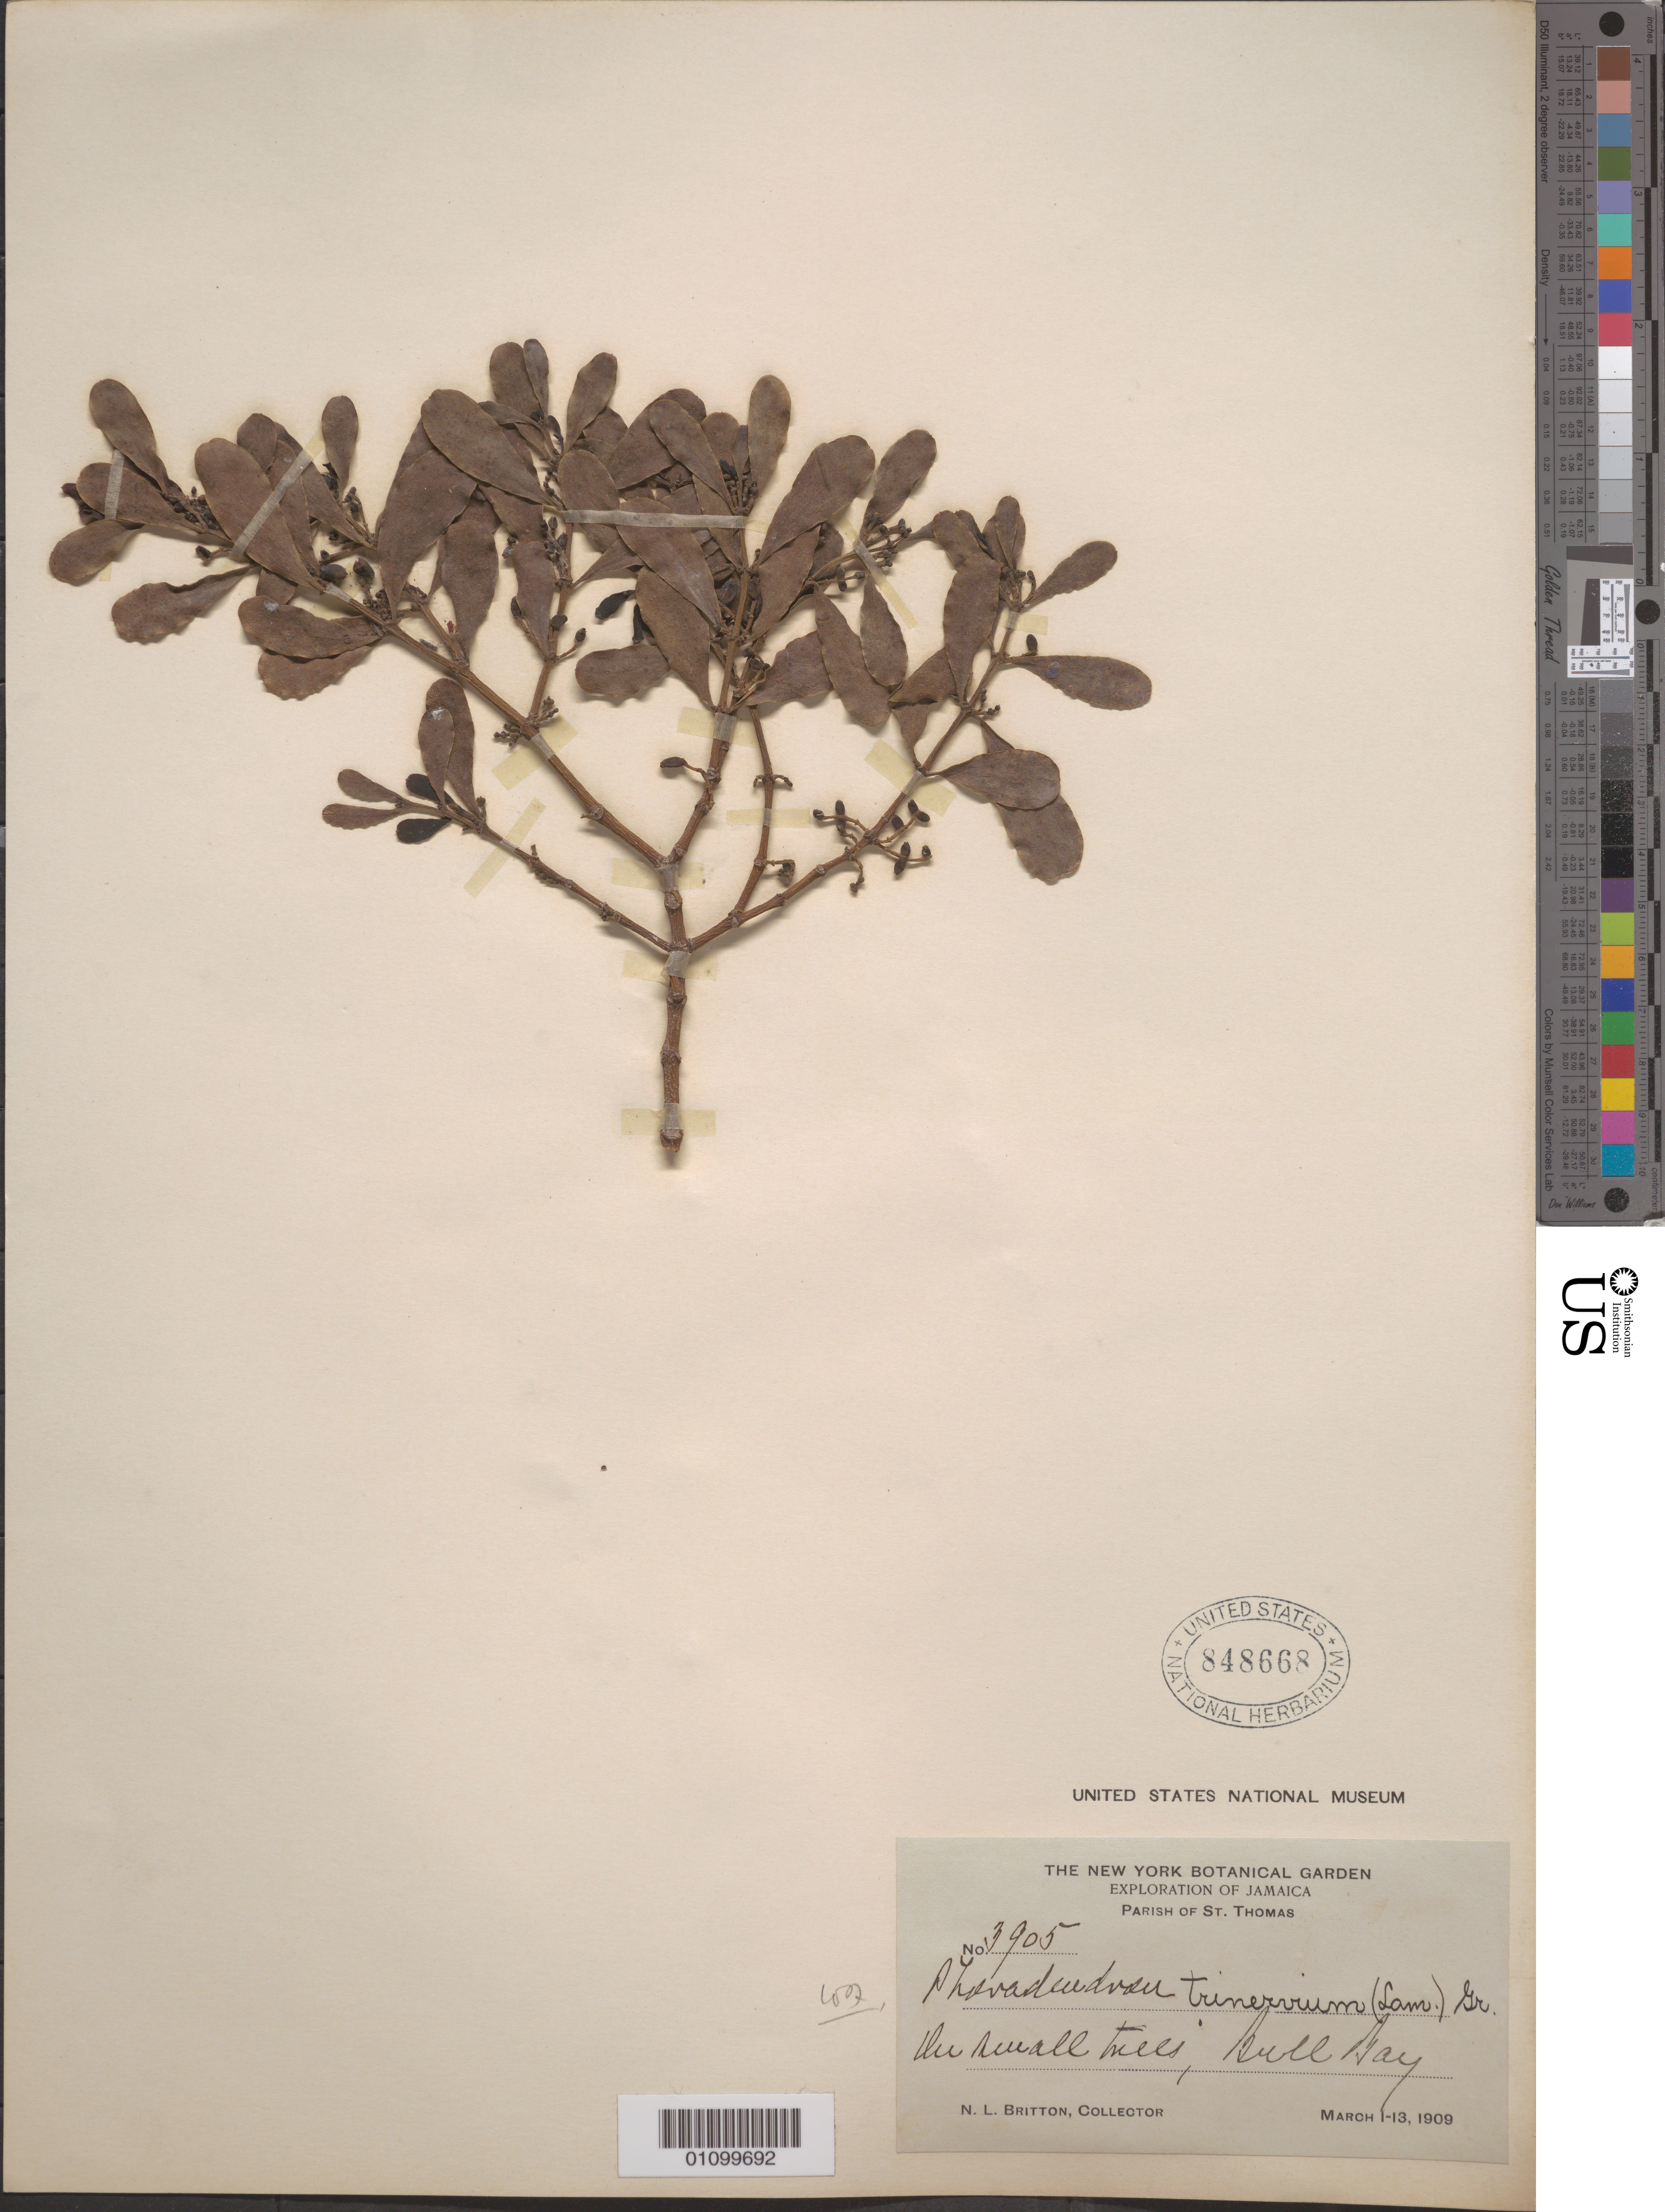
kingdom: Plantae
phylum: Tracheophyta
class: Magnoliopsida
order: Santalales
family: Viscaceae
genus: Phoradendron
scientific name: Phoradendron trinervium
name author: (Lam.) Griseb.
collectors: N. Britton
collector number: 3905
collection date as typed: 10 Mar 1909 to 13 Mar 1909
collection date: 1909-03-10/1909-03-13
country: Jamaica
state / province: Saint Thomas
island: Jamaica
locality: Bull Bay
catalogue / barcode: US 848668